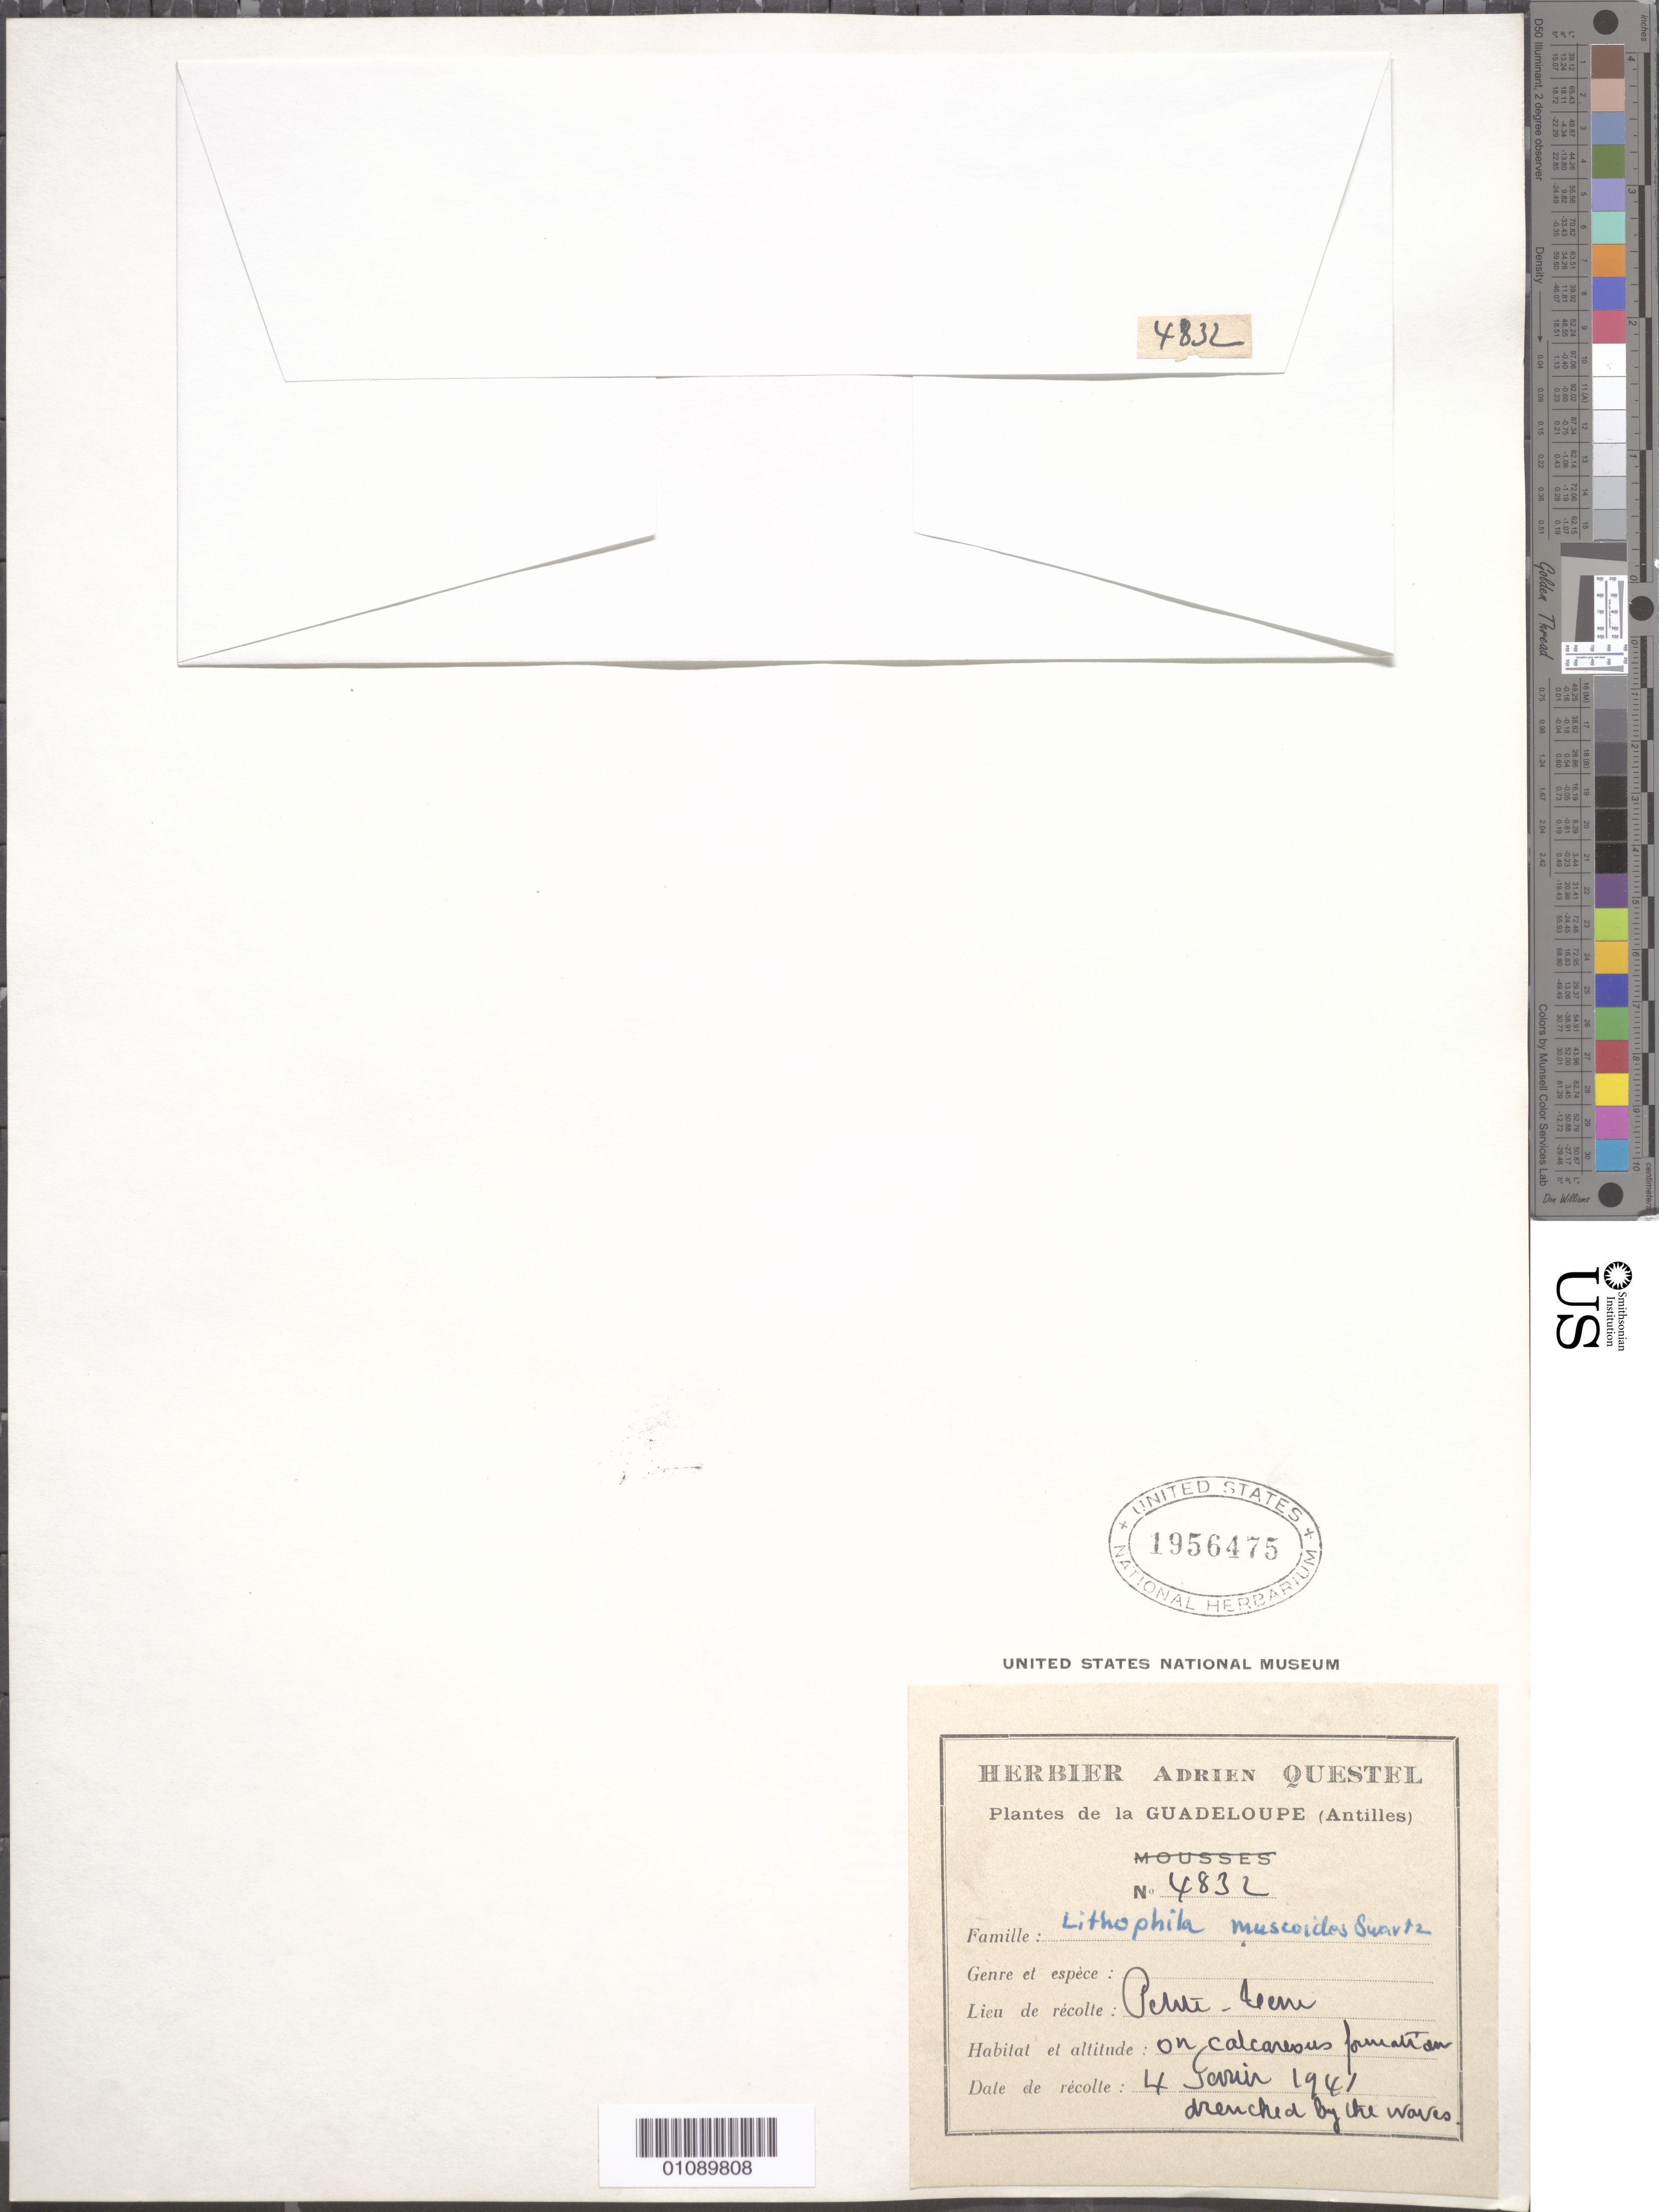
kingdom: Plantae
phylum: Tracheophyta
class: Magnoliopsida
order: Caryophyllales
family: Amaranthaceae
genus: Gomphrena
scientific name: Gomphrena muscoides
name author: (Sw.) T. Ortuño & Borsch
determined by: Strong, Mark T., (BOT), Smithsonian Institution - National Museum of Natural History (UNITED STATES)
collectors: A. Questel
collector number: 4832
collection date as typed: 04 Feb 1941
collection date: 1941-02-04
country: Guadeloupe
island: Petite Terre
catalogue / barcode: US 1956475